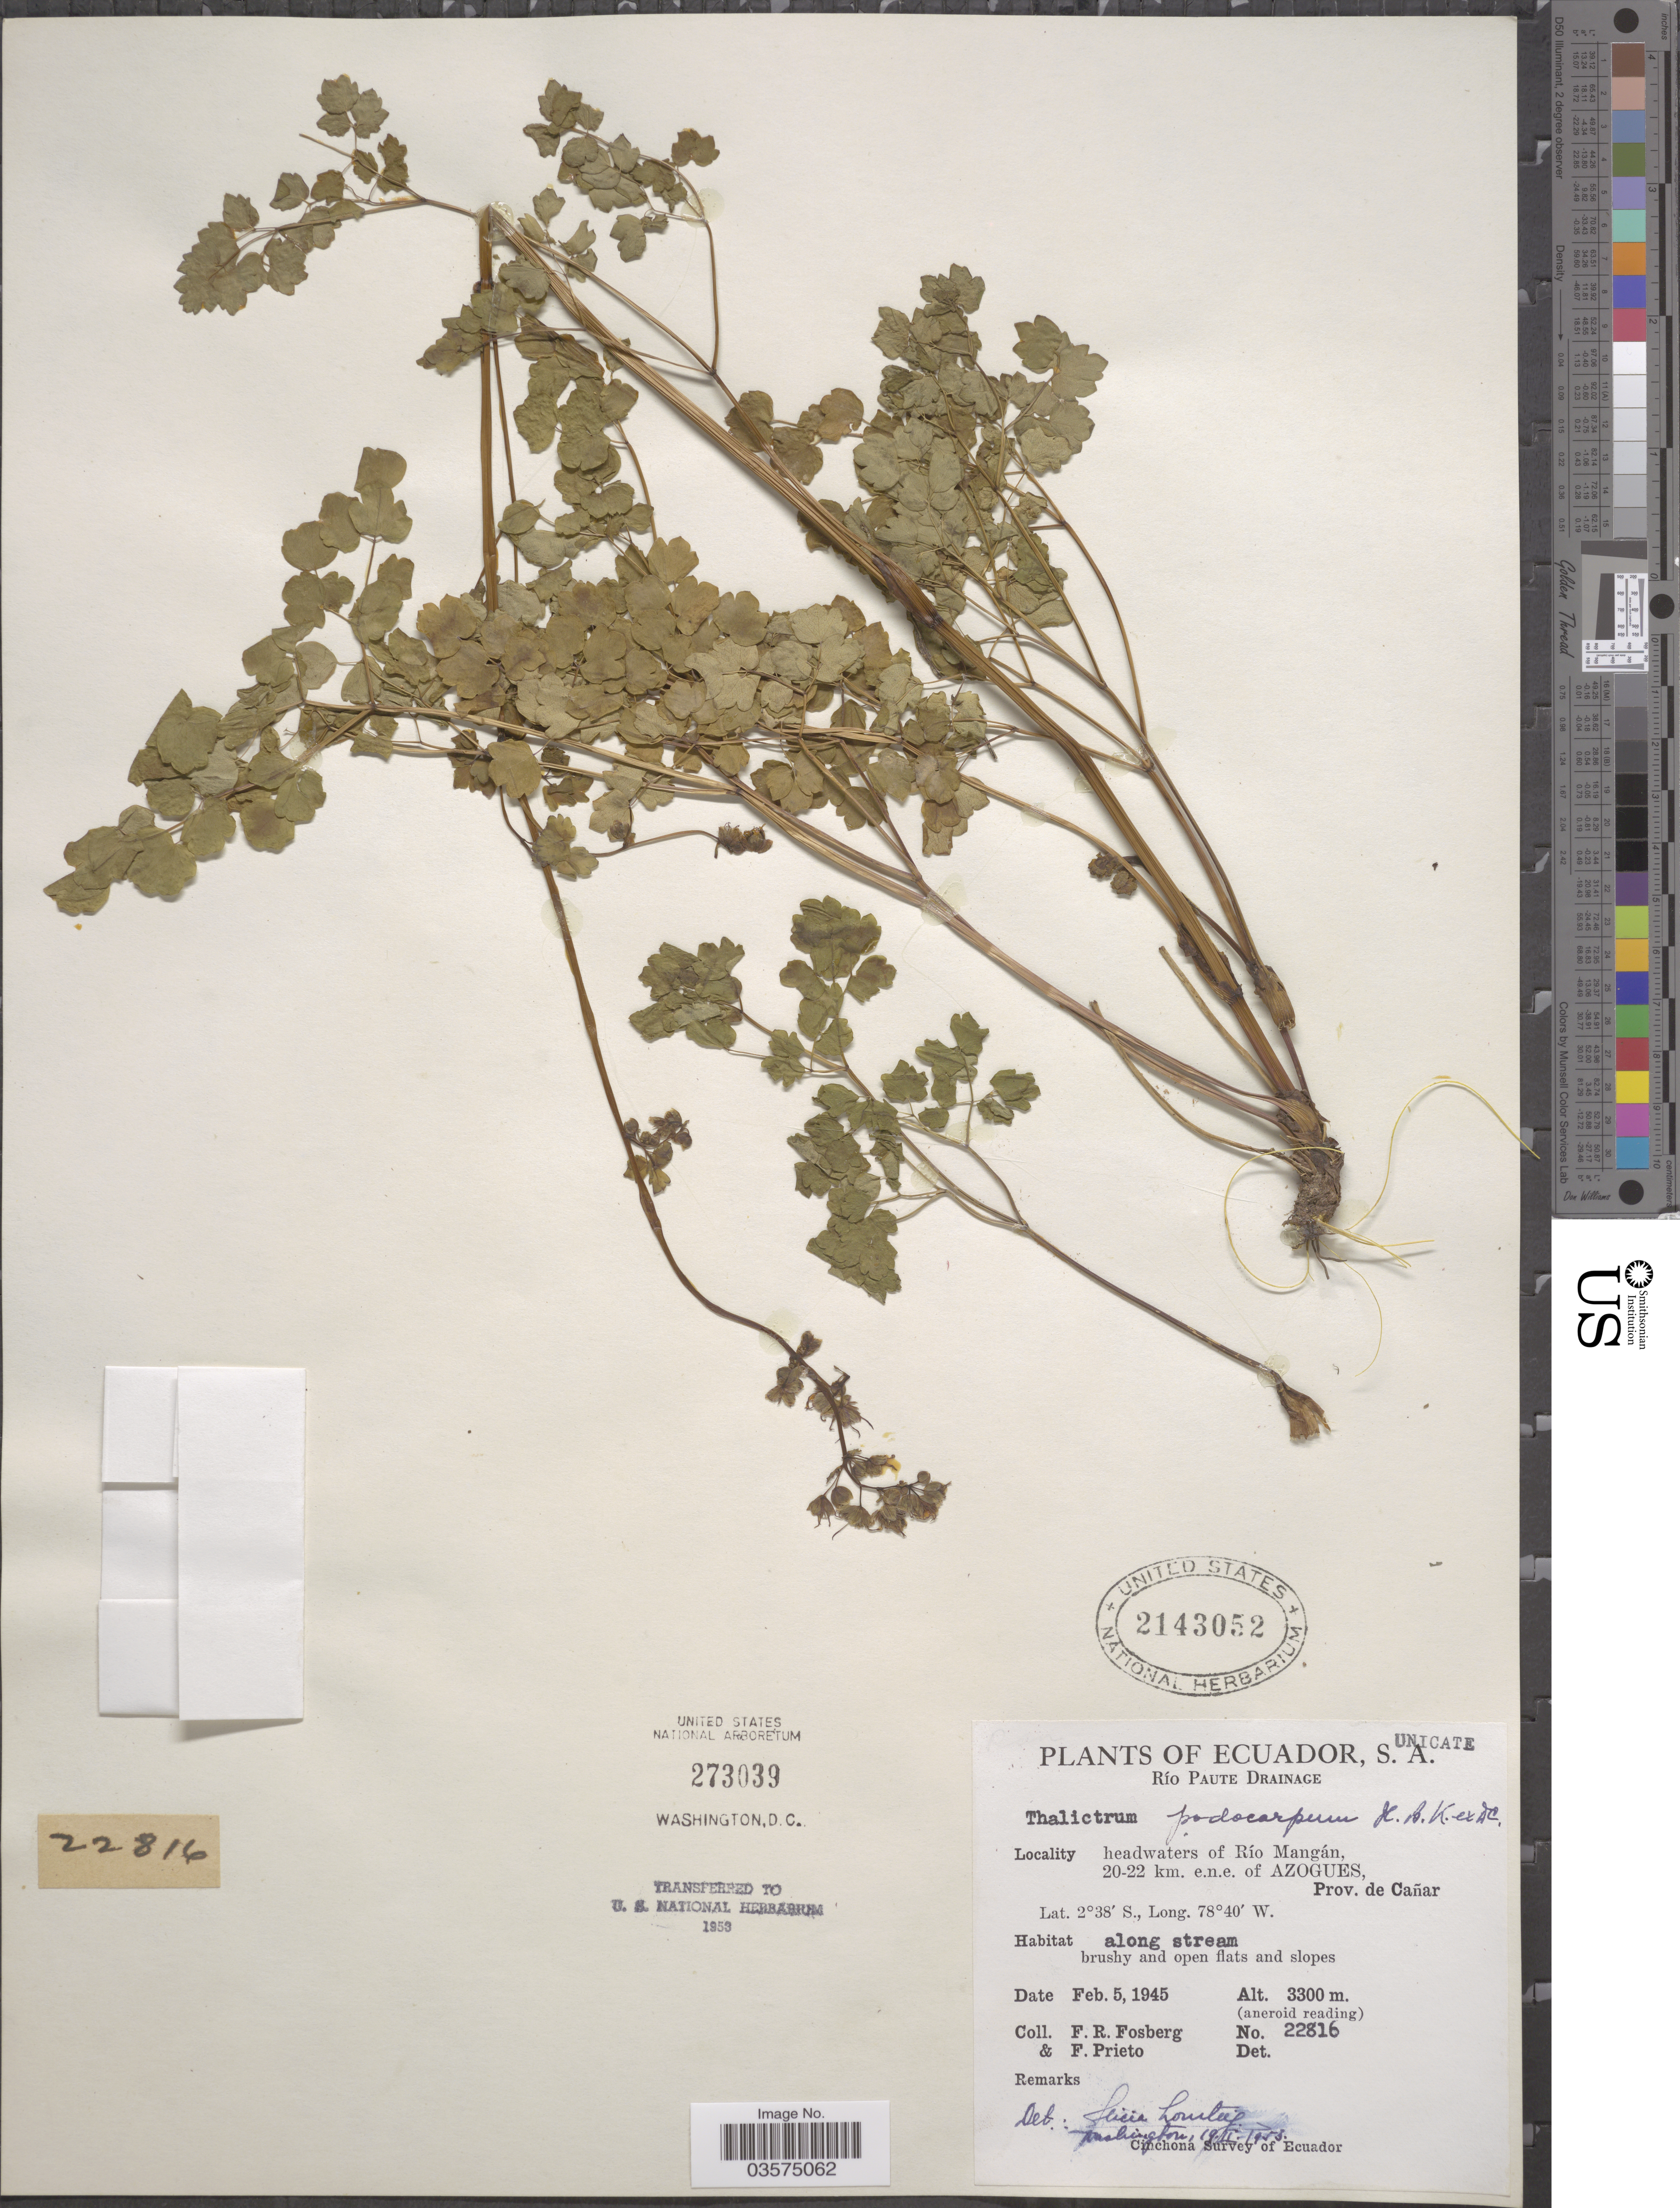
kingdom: Plantae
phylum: Tracheophyta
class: Magnoliopsida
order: Ranunculales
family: Ranunculaceae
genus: Thalictrum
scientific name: Thalictrum podocarpum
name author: Kunth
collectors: F. R. Fosberg & F. Prieto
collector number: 22816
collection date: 1945-02-05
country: Ecuador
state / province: Cañar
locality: Río Paute Drainage. Headwaters of Río Mangán, 20-22 km. e.n.e. of Azogues.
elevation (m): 3300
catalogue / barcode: US 2143052